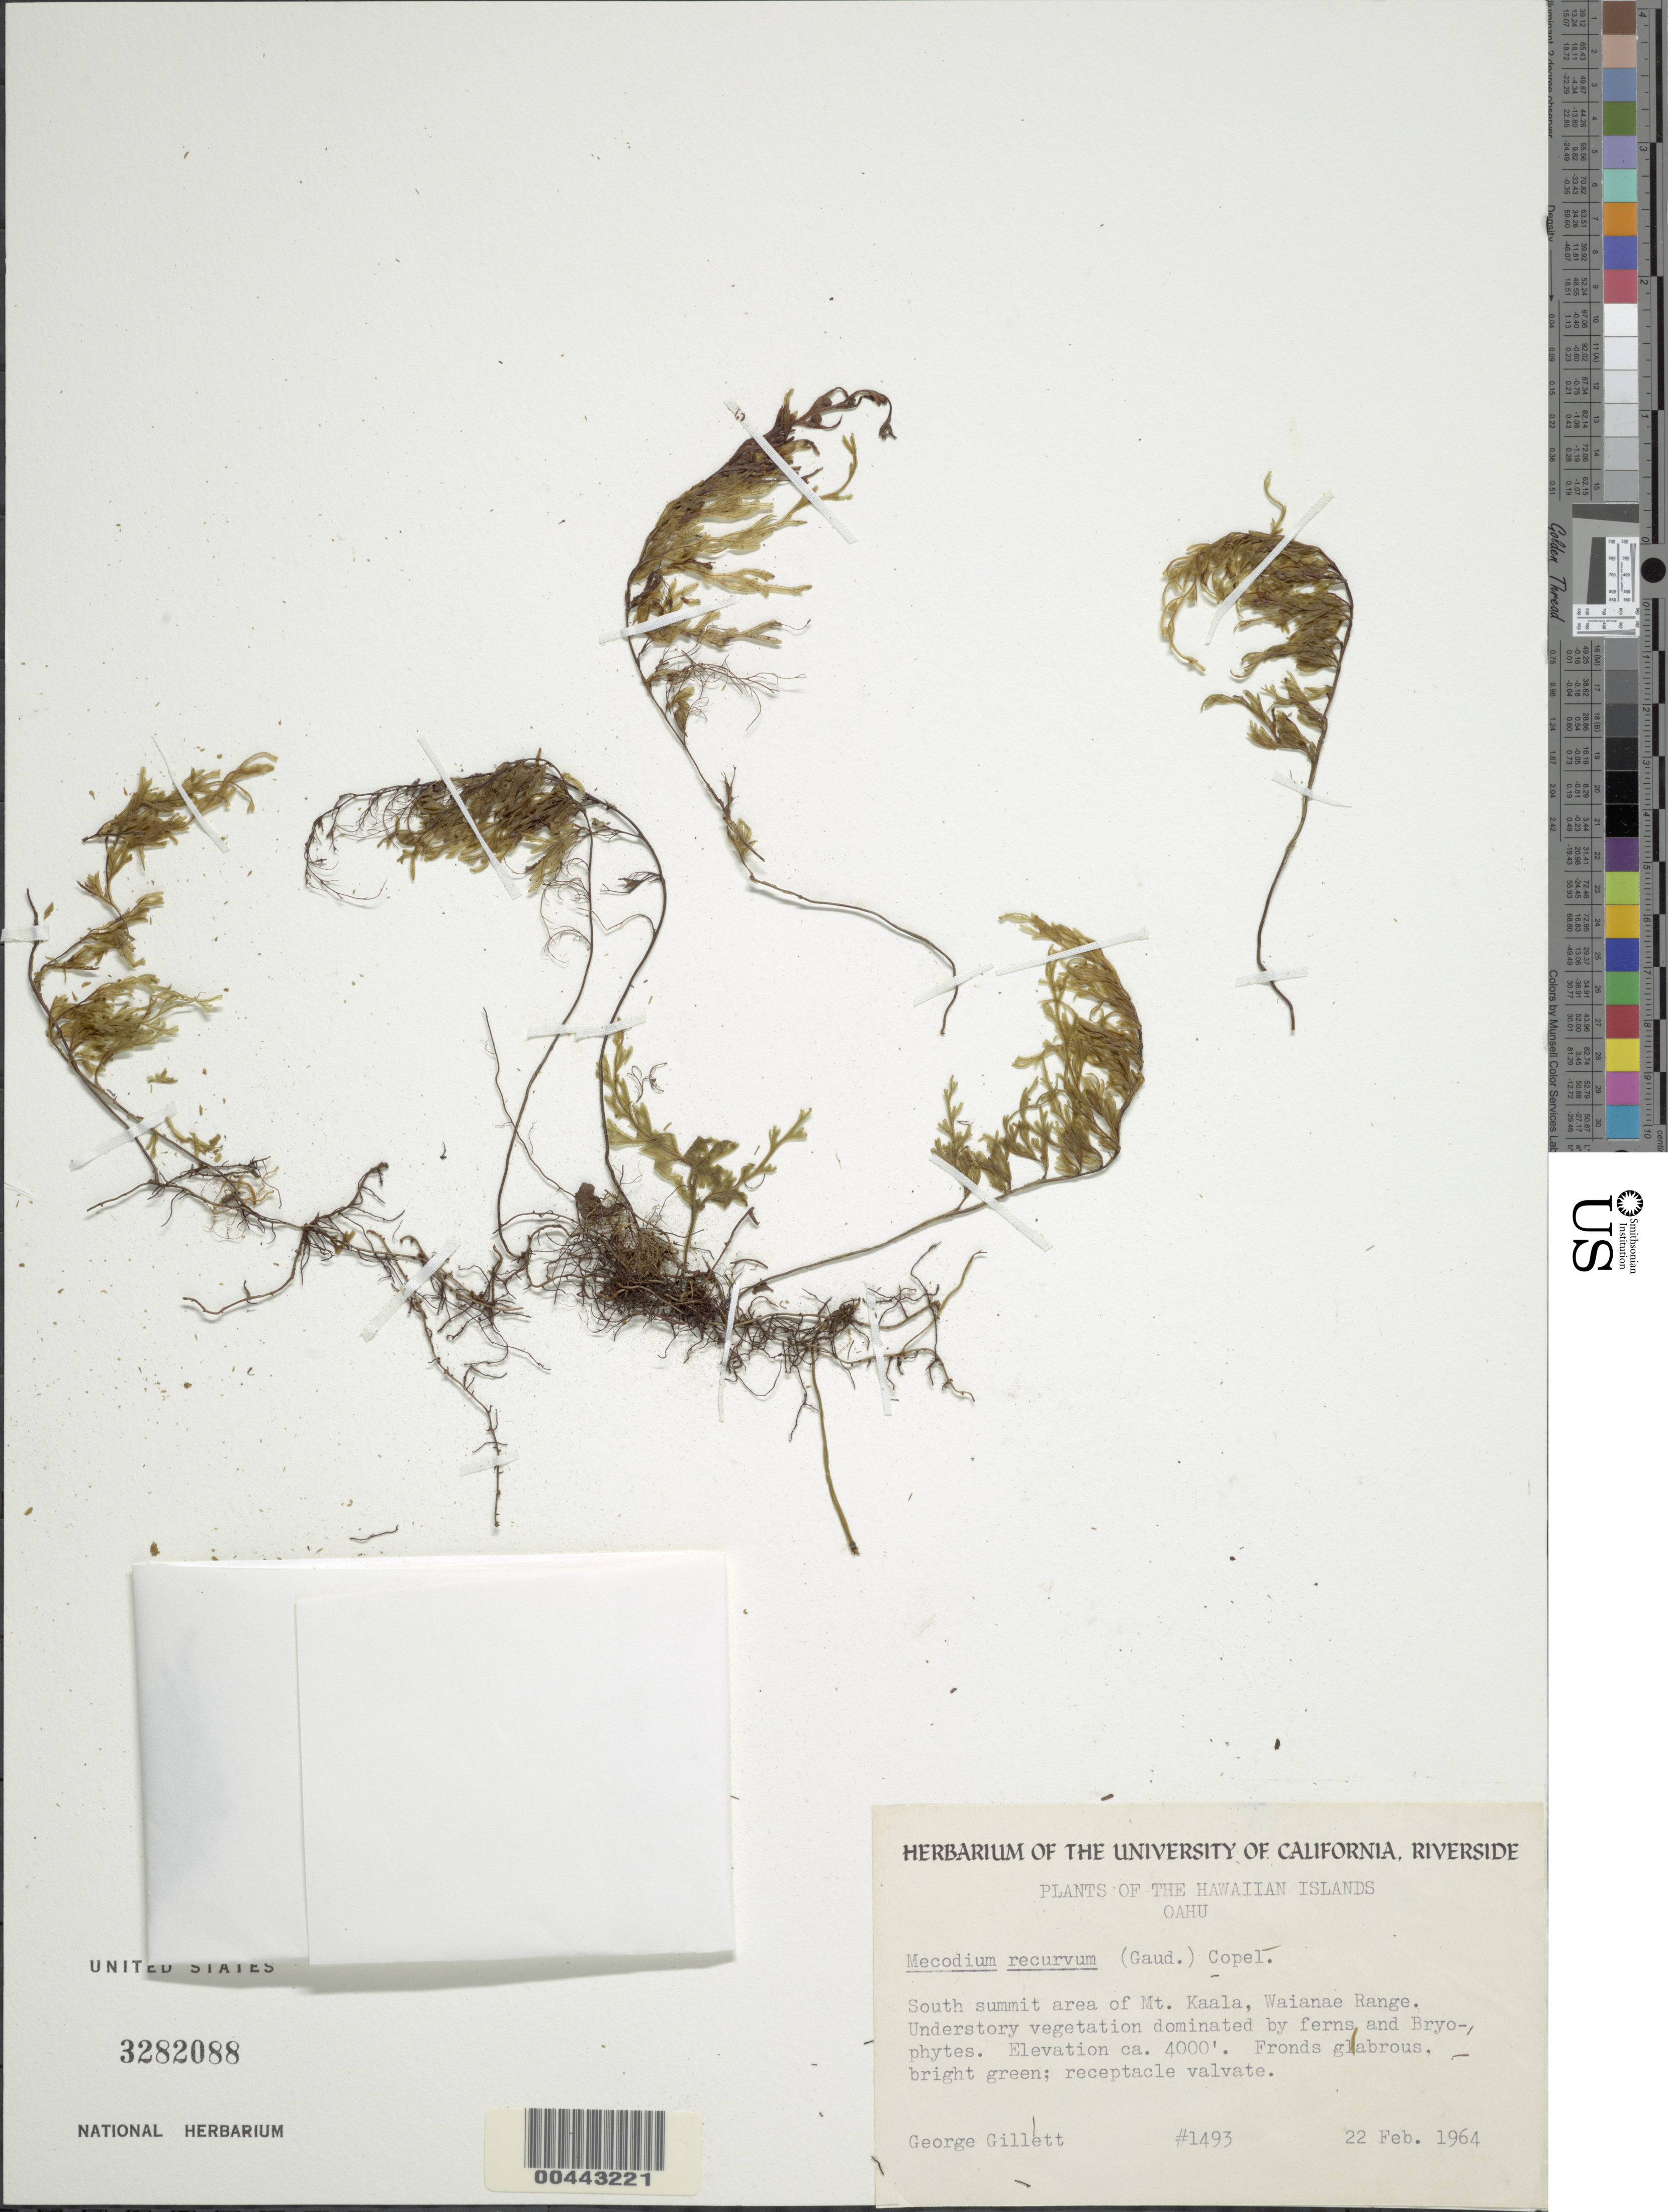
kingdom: Plantae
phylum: Tracheophyta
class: Polypodiopsida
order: Hymenophyllales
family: Hymenophyllaceae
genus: Hymenophyllum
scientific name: Hymenophyllum recurvum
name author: Gaudich.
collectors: G. Gillett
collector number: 1493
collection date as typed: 22 Feb 1964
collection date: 1964-02-22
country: United States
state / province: Hawaii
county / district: Honolulu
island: Oahu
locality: South summit area of Mt. Kaala, Waianae Range.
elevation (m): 1219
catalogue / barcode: US 3282088